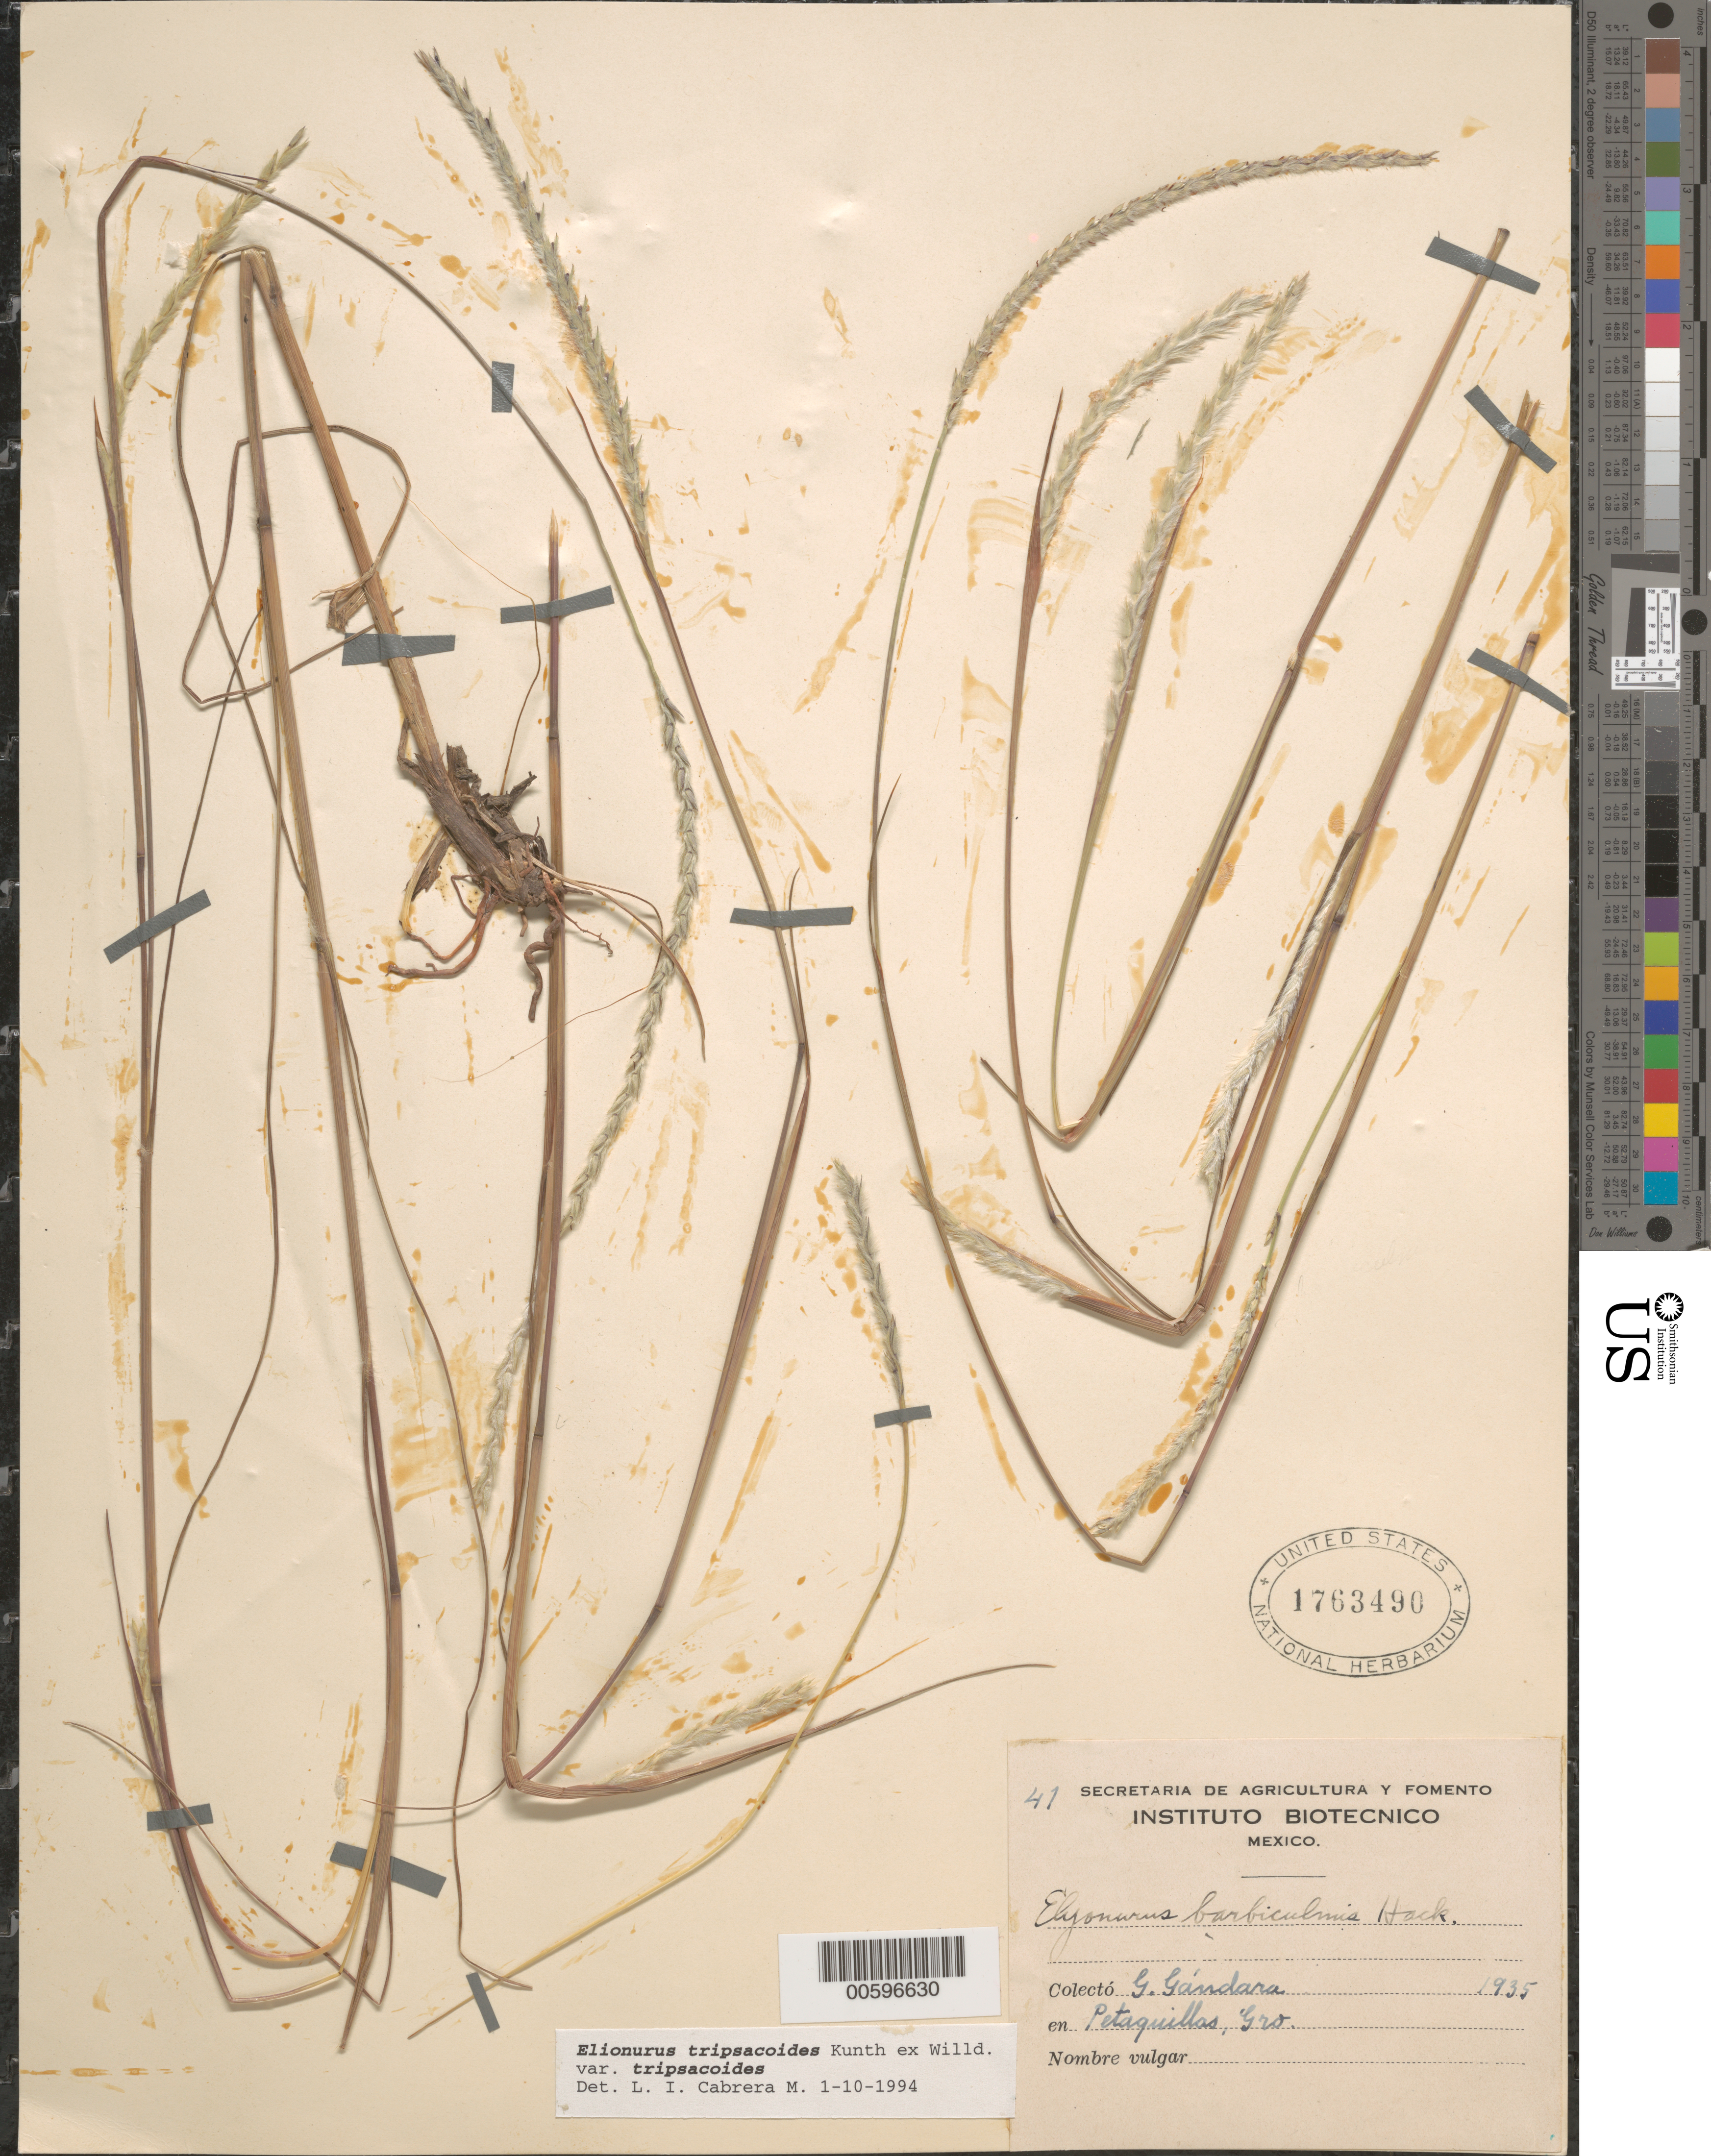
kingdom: Plantae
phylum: Tracheophyta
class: Liliopsida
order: Poales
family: Poaceae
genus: Elionurus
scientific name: Elionurus tripsacoides var. tripsacoides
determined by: Cabrera M., L. I.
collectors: G. Gßndara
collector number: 41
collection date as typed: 0 1935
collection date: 1935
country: Mexico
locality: Petaquillas, Gro.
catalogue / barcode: US 1763490